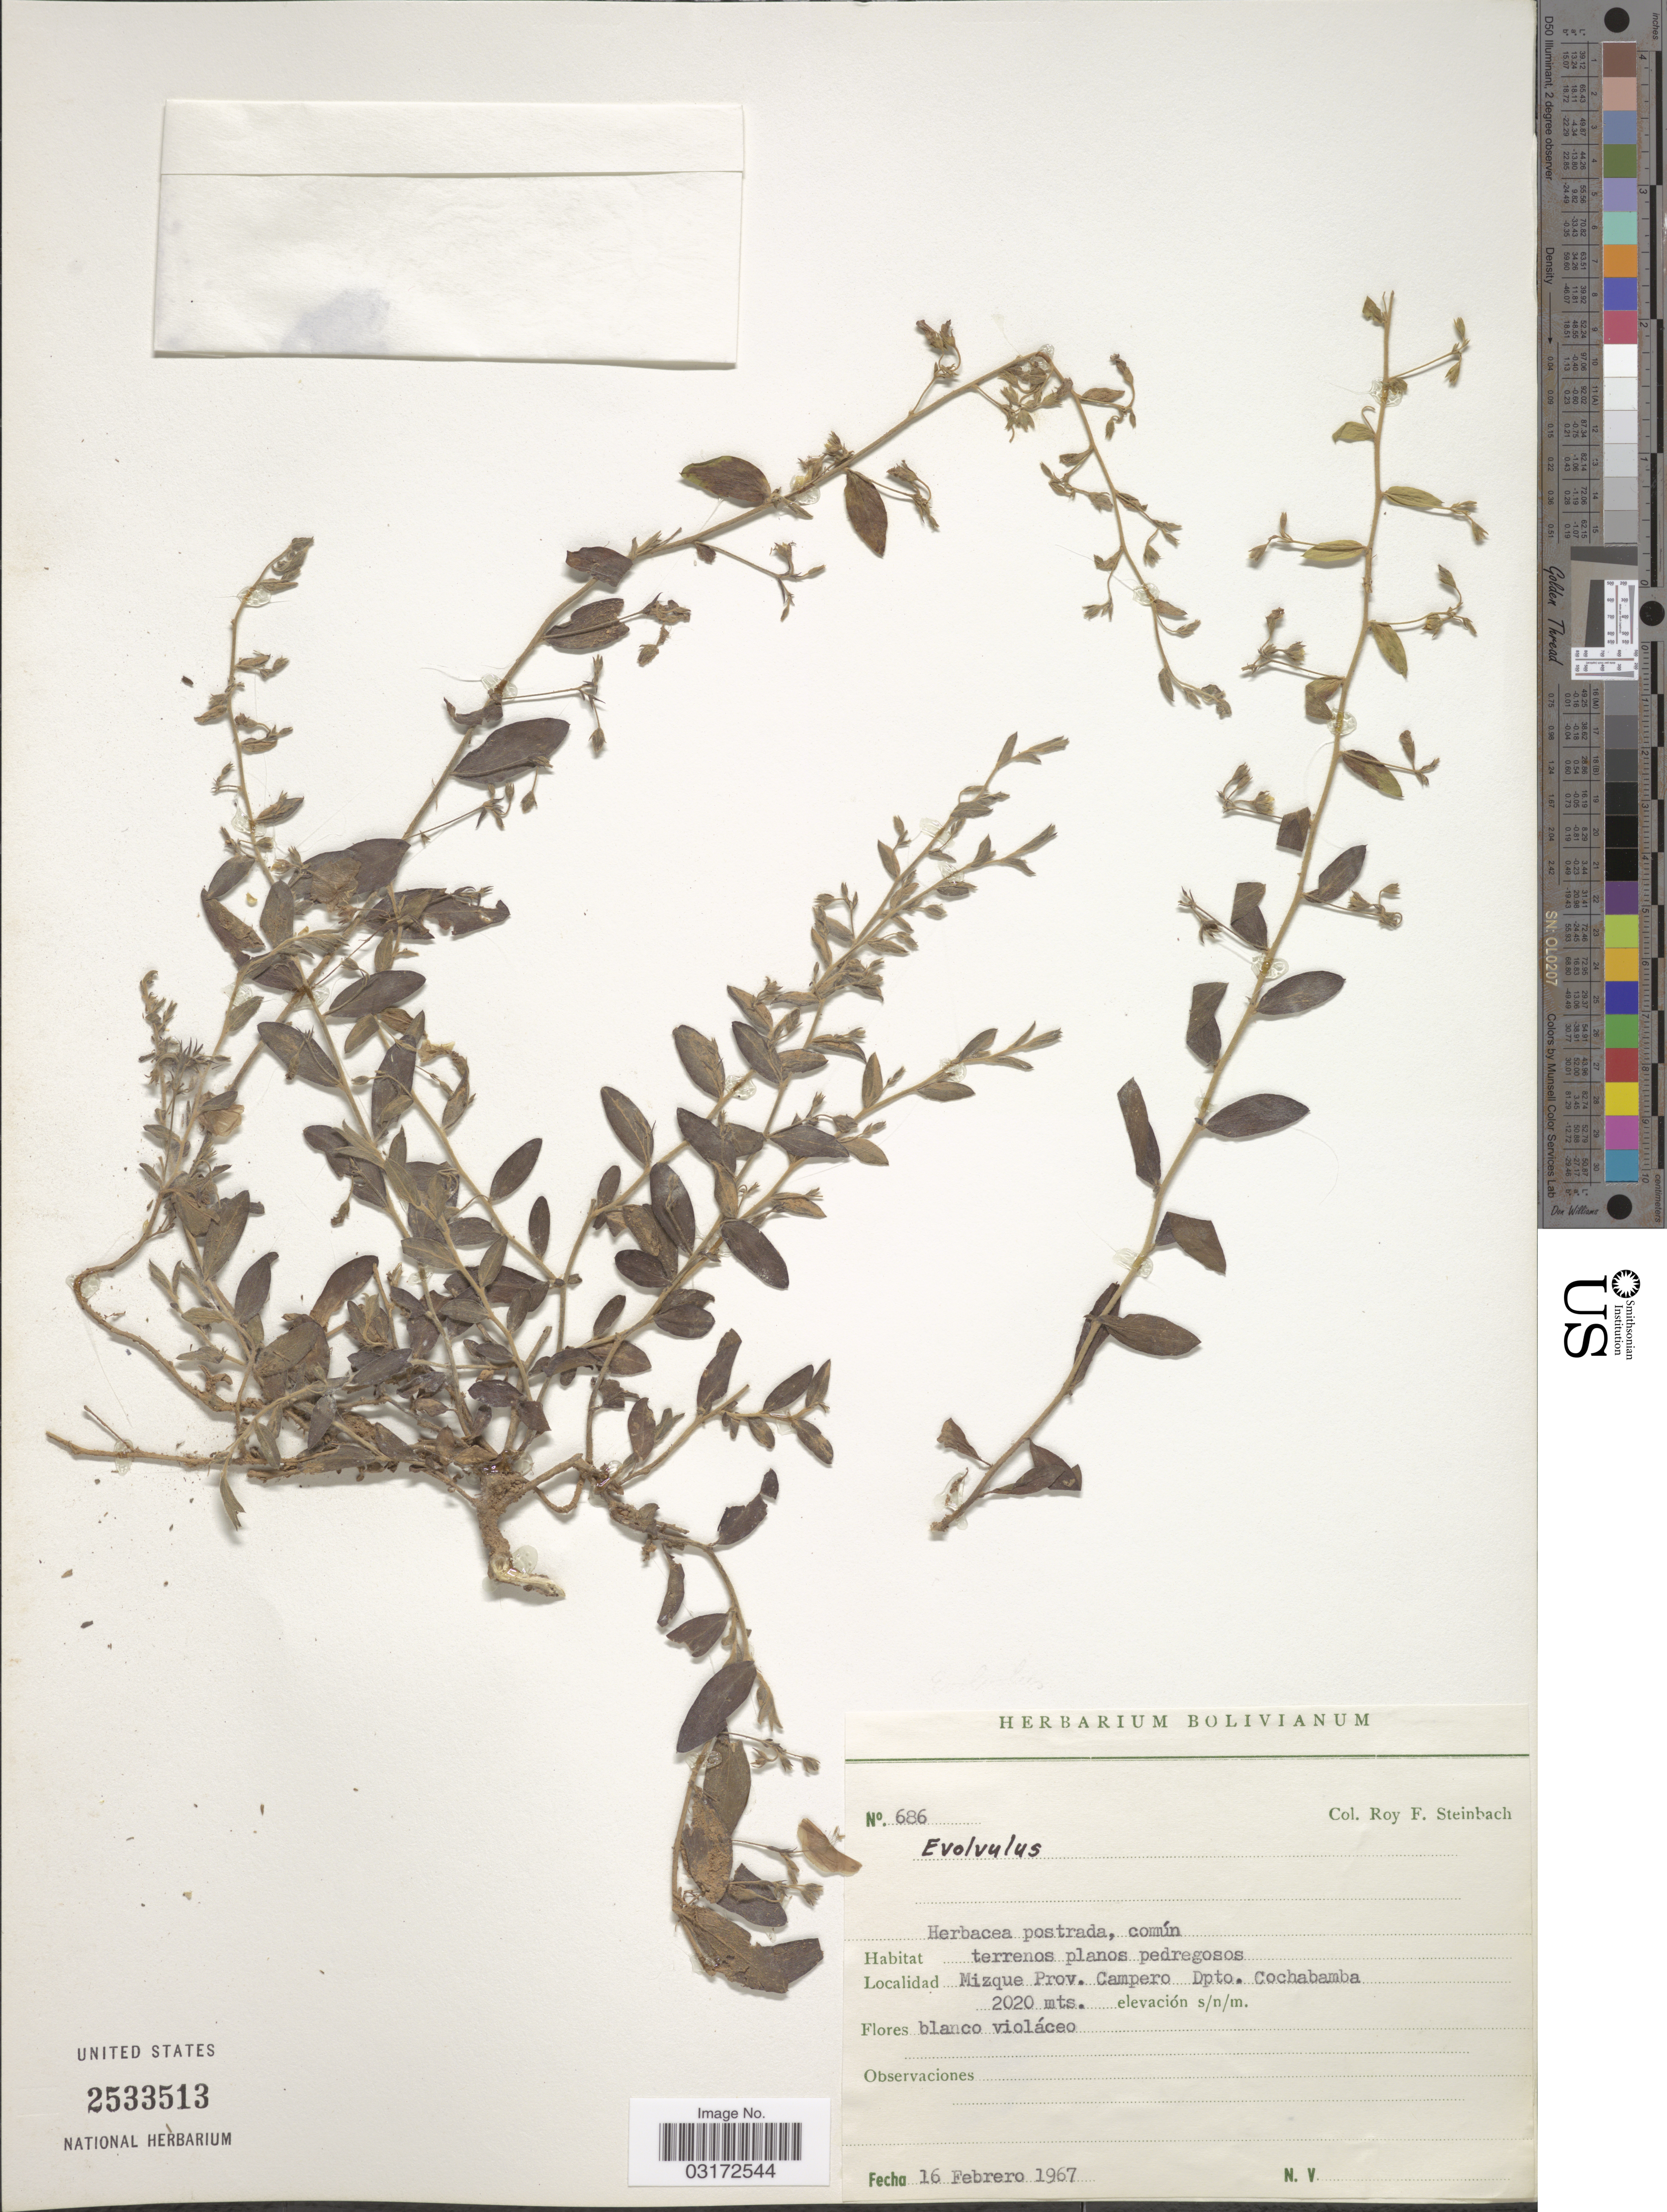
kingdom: Plantae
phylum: Tracheophyta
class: Magnoliopsida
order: Solanales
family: Convolvulaceae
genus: Evolvulus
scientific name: Evolvulus sp.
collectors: R. F. Steinbach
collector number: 686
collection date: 1967-02-16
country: Bolivia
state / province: Cochabamba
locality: Mizque Prov. Campero Dpto. Cochabamba.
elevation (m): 2020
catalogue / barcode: US 2533513